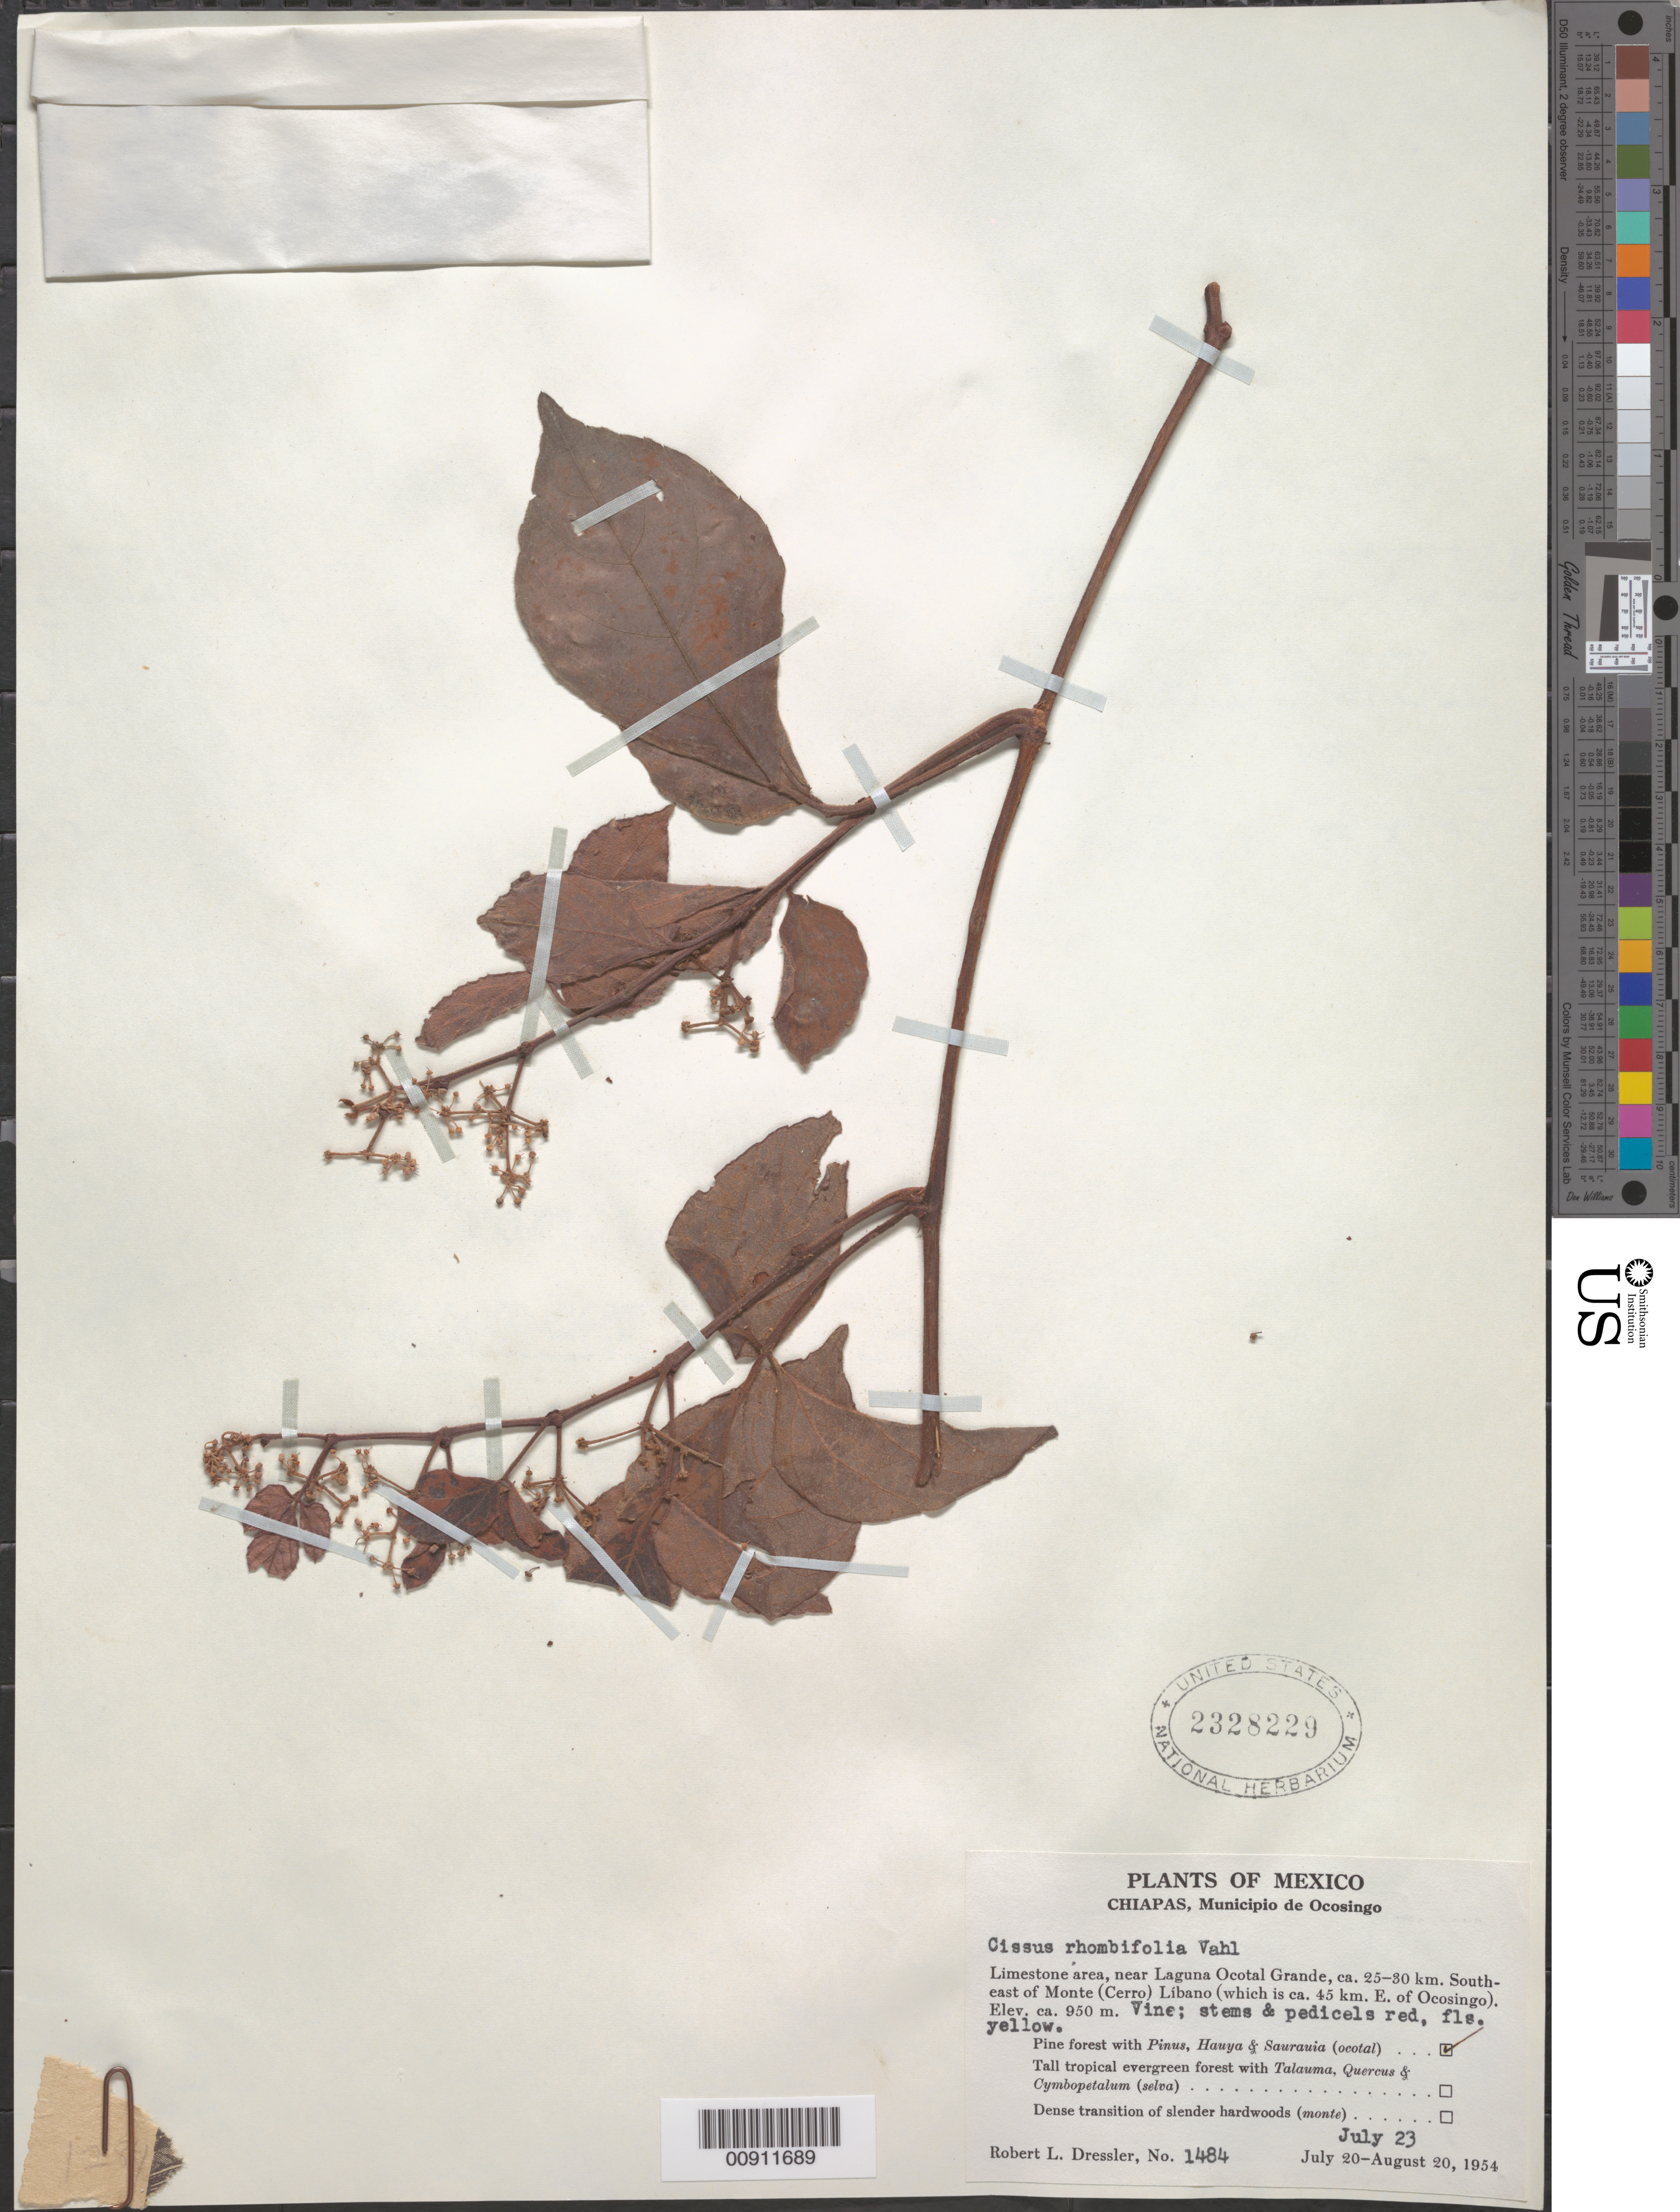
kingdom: Plantae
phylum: Tracheophyta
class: Magnoliopsida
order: Vitales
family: Vitaceae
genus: Cissus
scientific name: Cissus rhombifolia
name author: Vahl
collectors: R. Dressler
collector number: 1484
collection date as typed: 23 Jul 1954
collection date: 1954-07-23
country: Mexico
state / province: Chiapas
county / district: Ocosingo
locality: Limestone area, near Laguna Ocotal Grande, ca. 25-30 km. Southeast of Monte (Cerro) Líbano (which is ca. 45 km. E. of Ocosingo). Chiapas, Municipio de Ocosingo.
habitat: Pine forest with Pinus, Hauya & Saurauia (ocotal).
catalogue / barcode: US 2328229